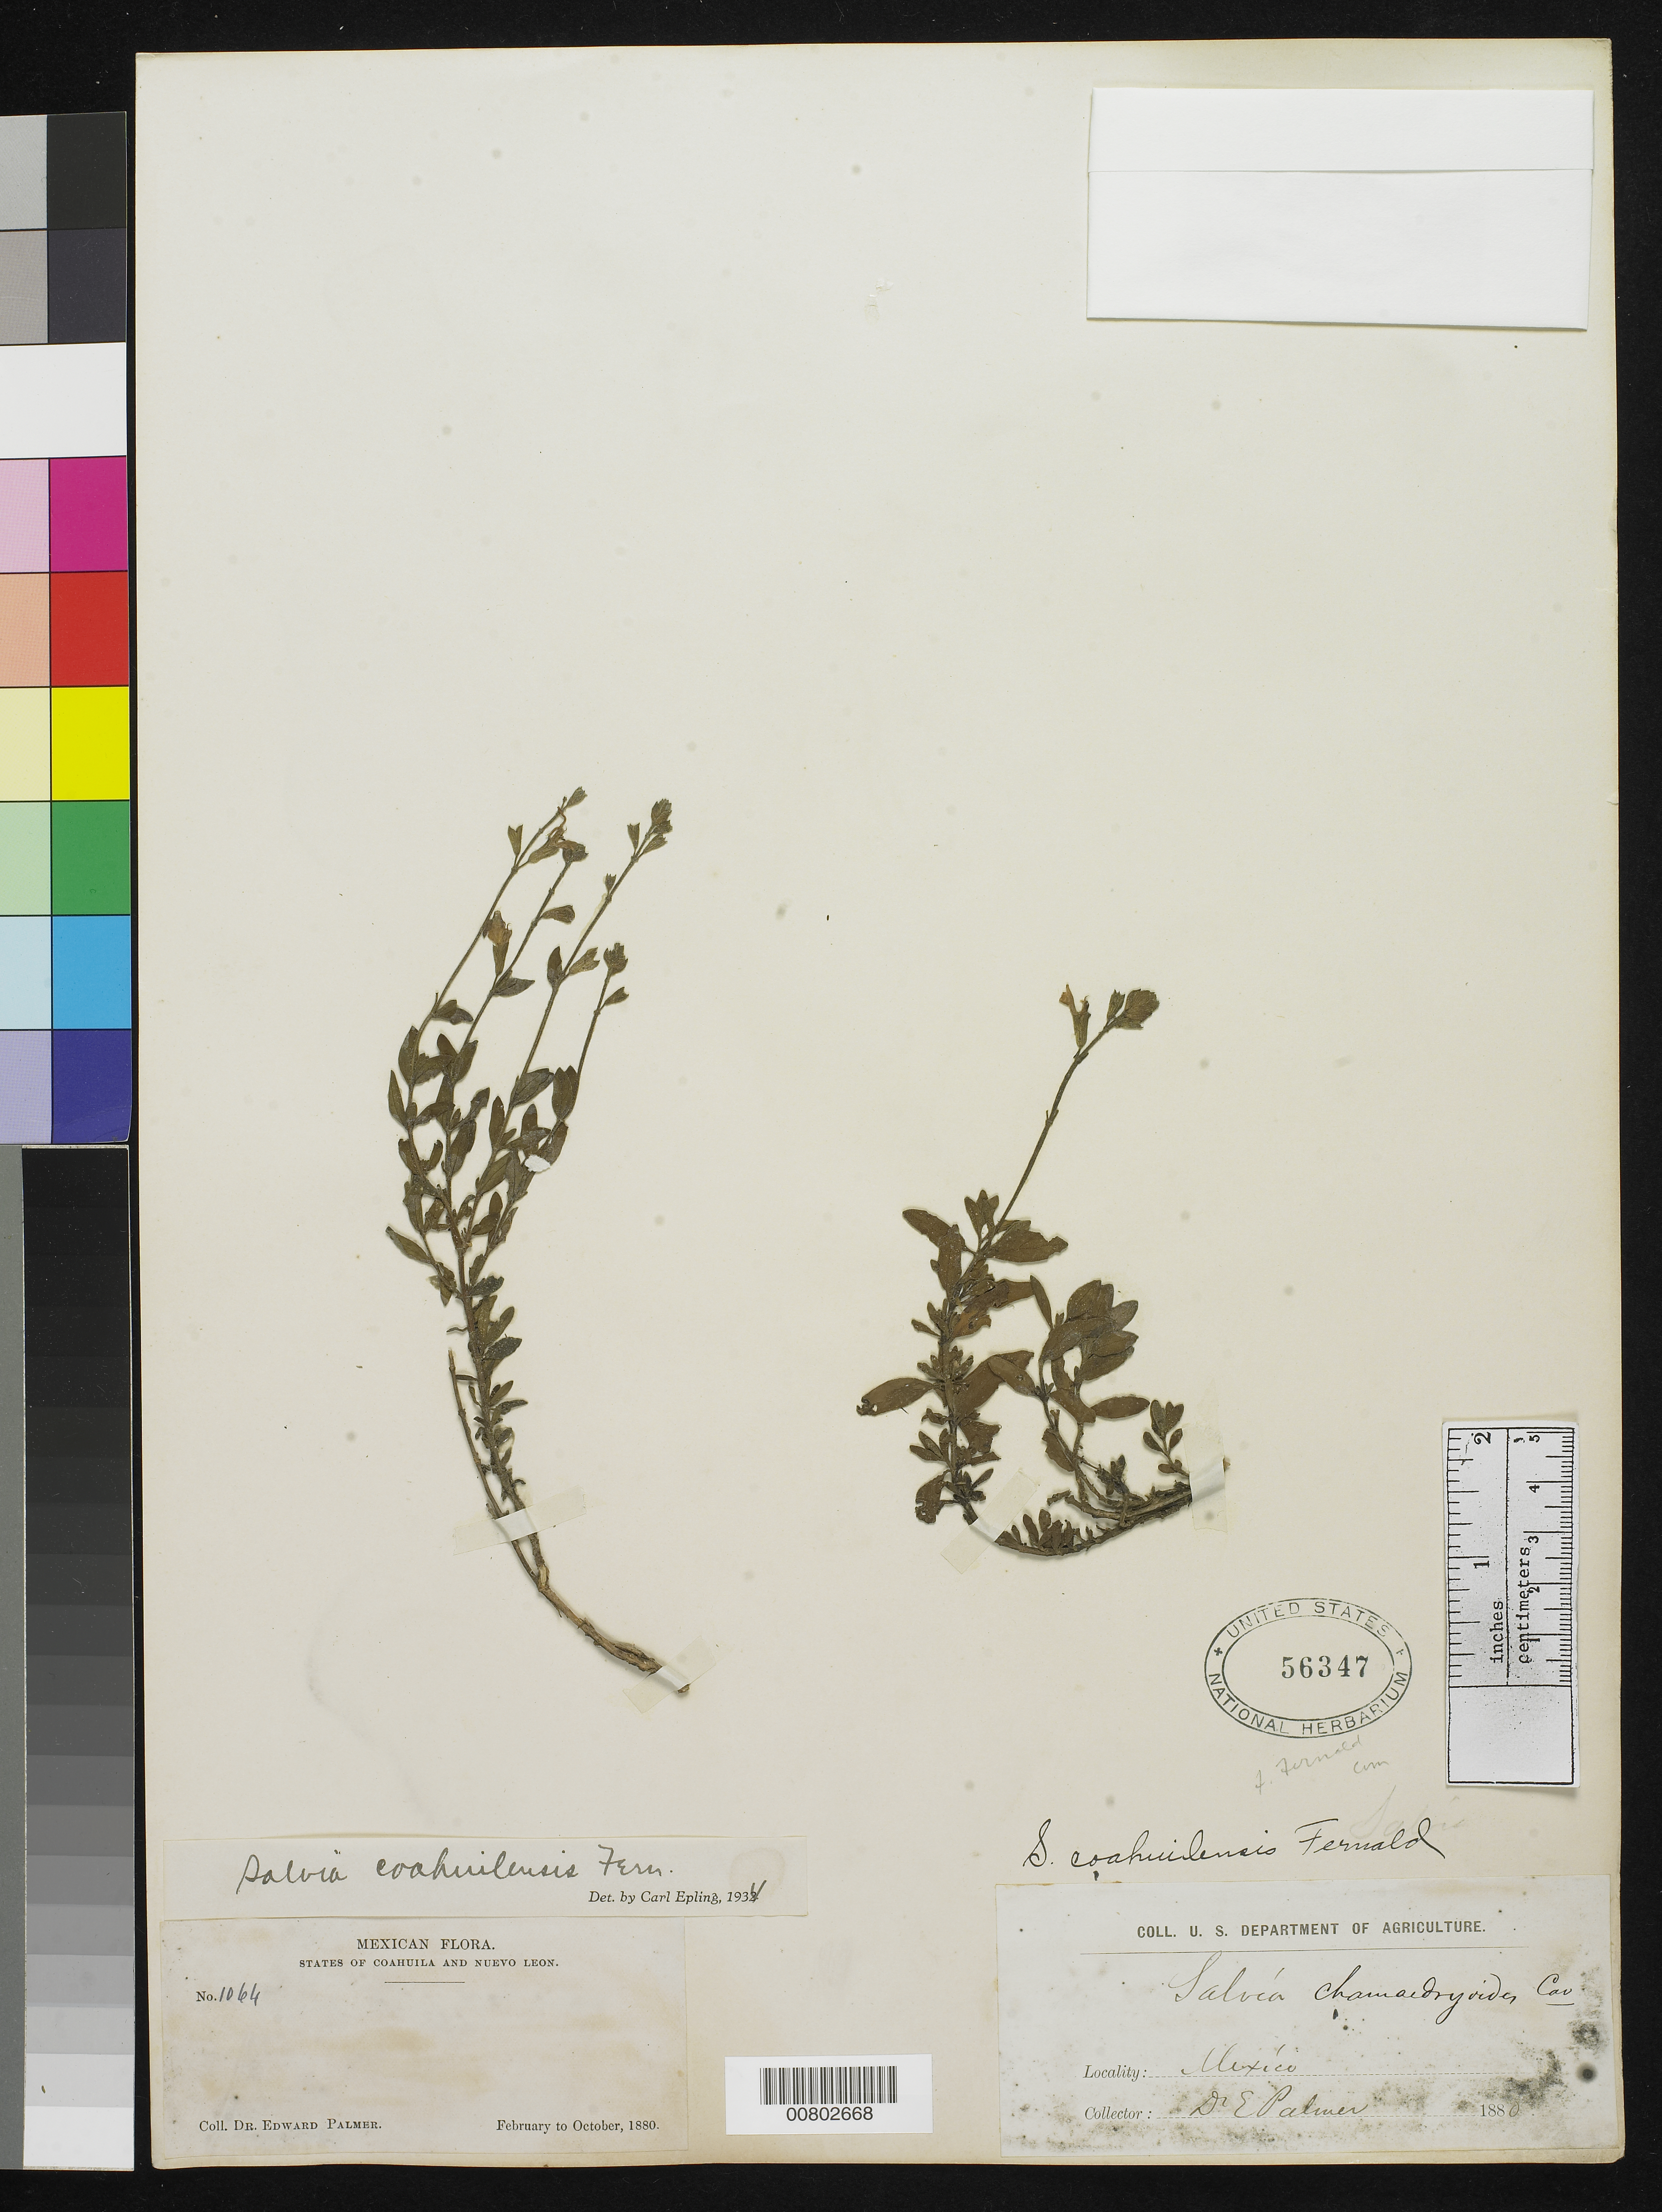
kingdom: Plantae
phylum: Tracheophyta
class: Magnoliopsida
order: Lamiales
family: Lamiaceae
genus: Salvia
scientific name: Salvia coahuilensis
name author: Fernald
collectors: E. Palmer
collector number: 1064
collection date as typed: Feb 1880 to -- Oct 1880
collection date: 1880-02/1880-10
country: Mexico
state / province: Coahuila / Nuevo León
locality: States of Coahuila and Nuevo León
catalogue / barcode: US 56347